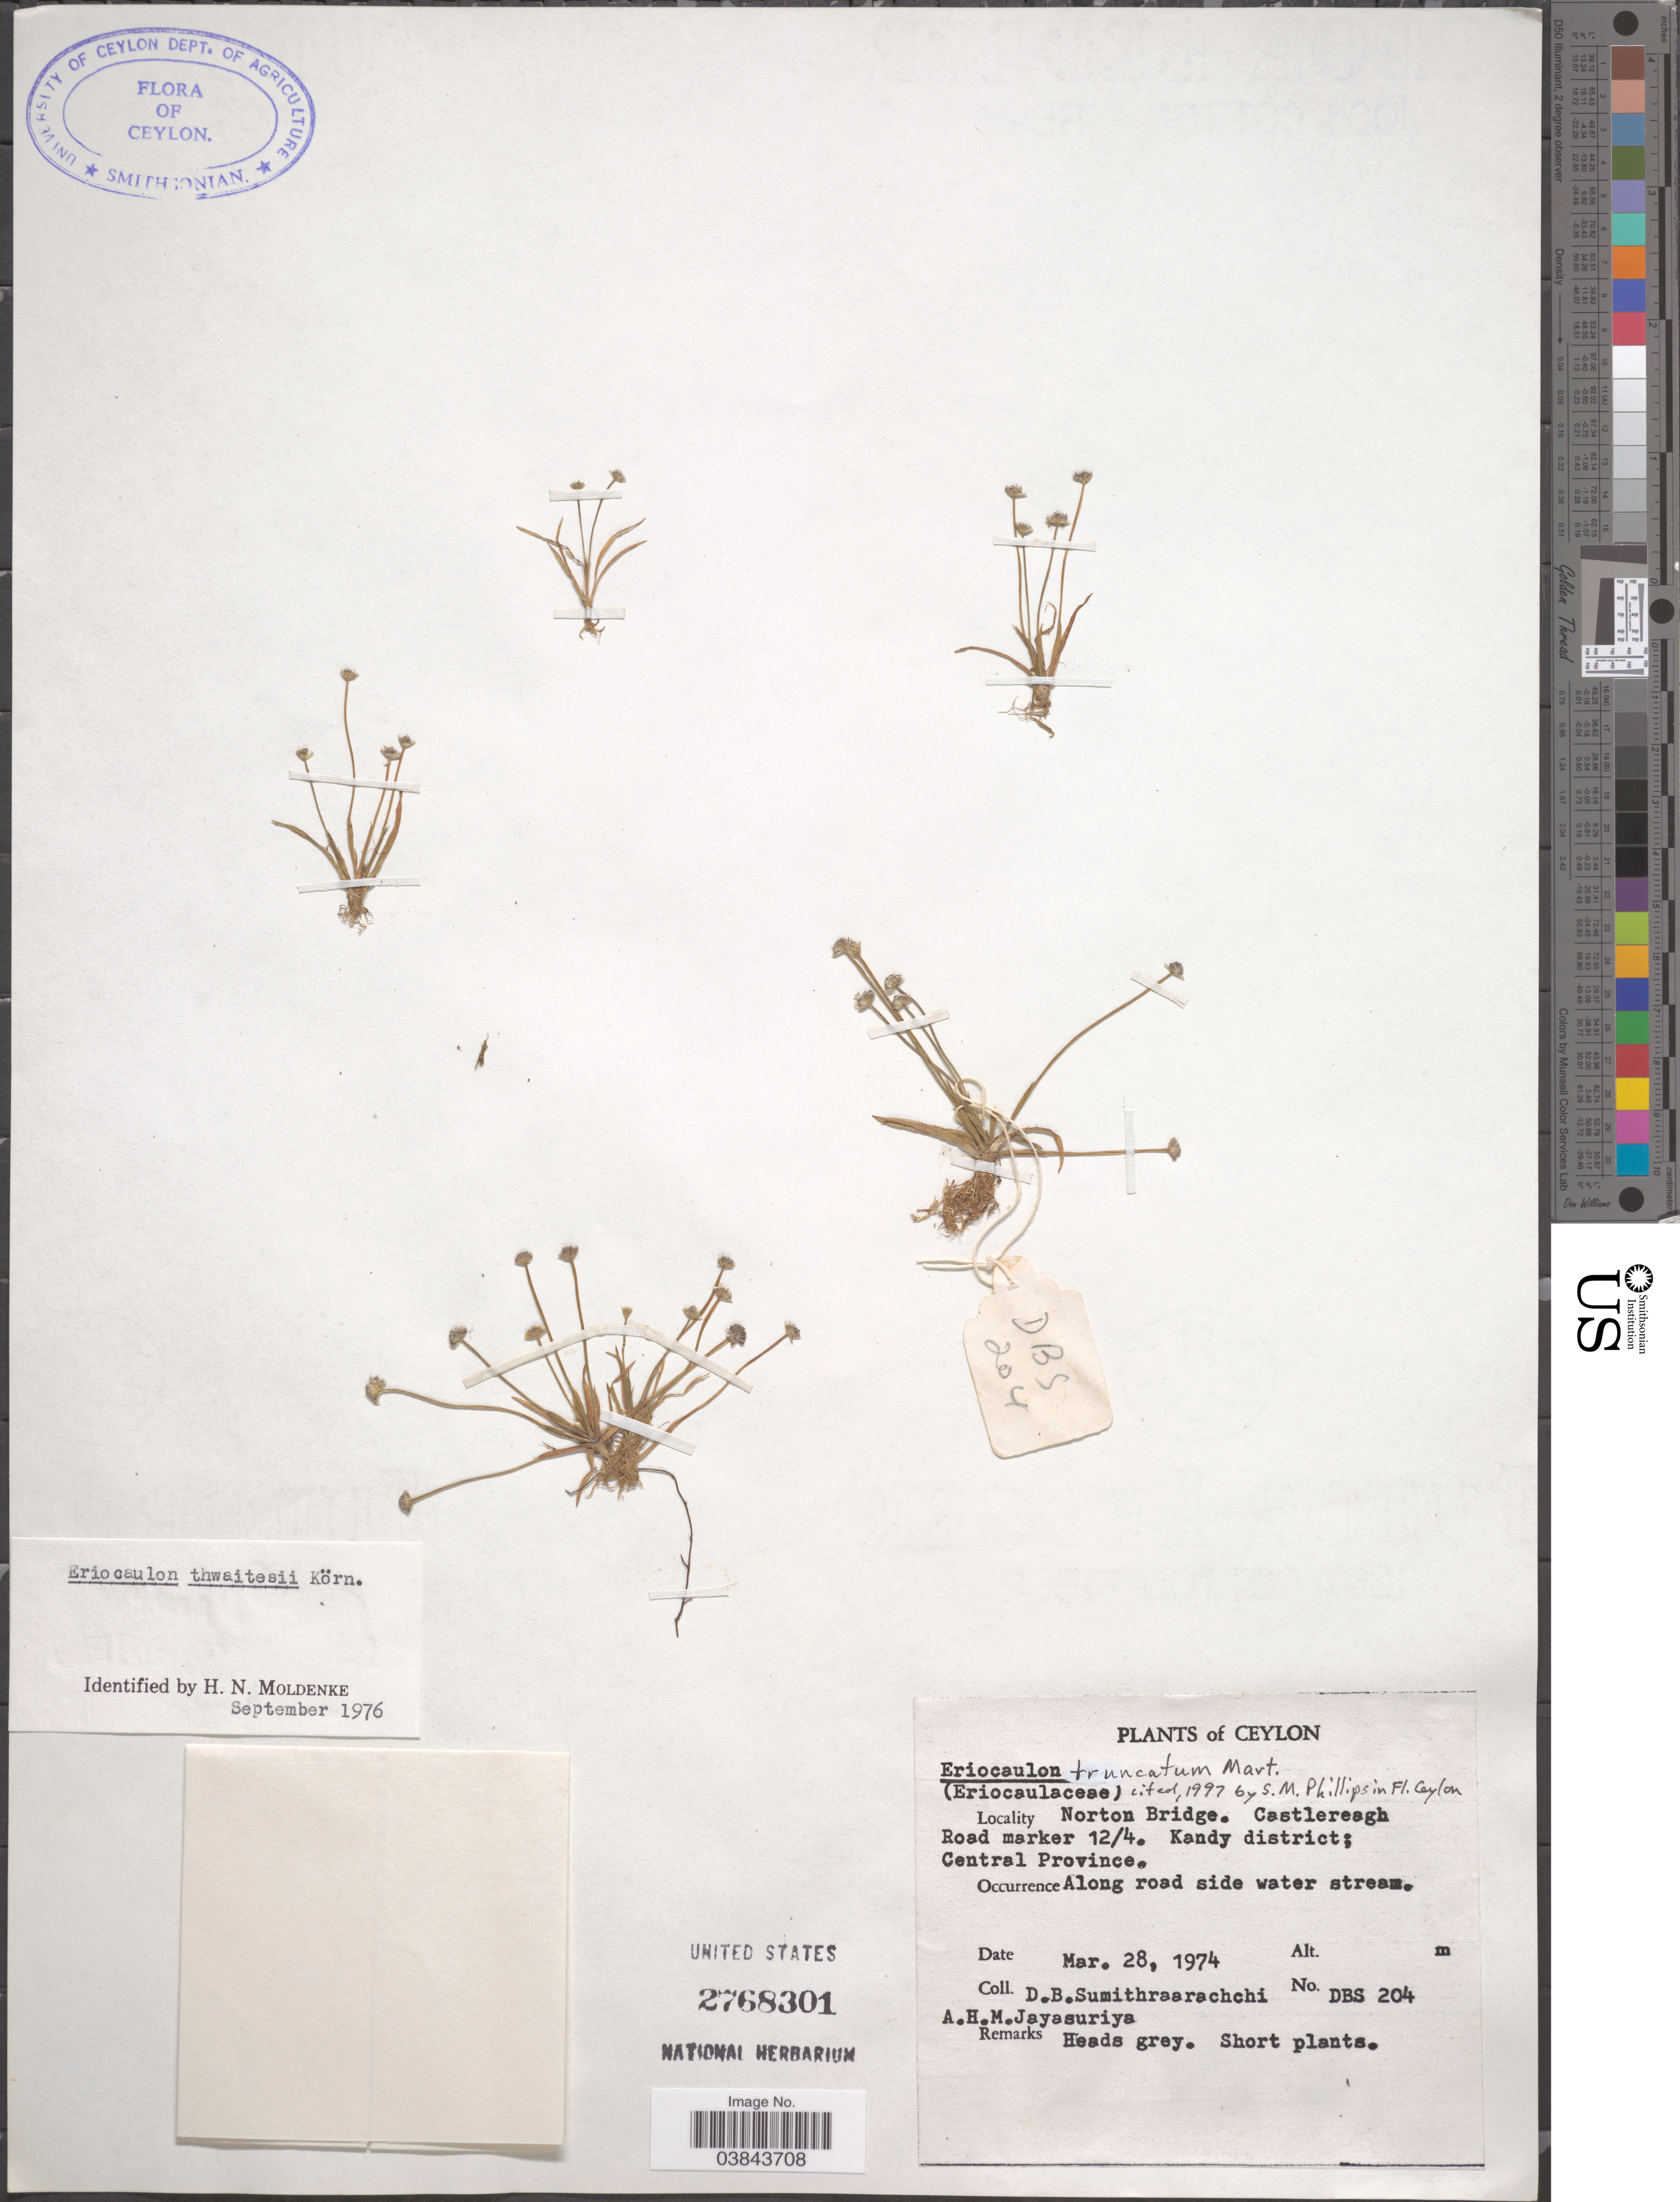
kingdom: Plantae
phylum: Tracheophyta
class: Liliopsida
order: Poales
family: Eriocaulaceae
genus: Eriocaulon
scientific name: Eriocaulon truncatum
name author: Buch.-Ham. ex Mart.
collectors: D. B. Sumithraarachchi & A. H. Jayasuriya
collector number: DBS204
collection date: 1974-03-28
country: Sri Lanka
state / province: Central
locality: Ceylon. Norton Bridge. Castlereagh Road marker 12/4. Kandy district; Central Province. Along road side water stream.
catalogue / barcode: US 2768301